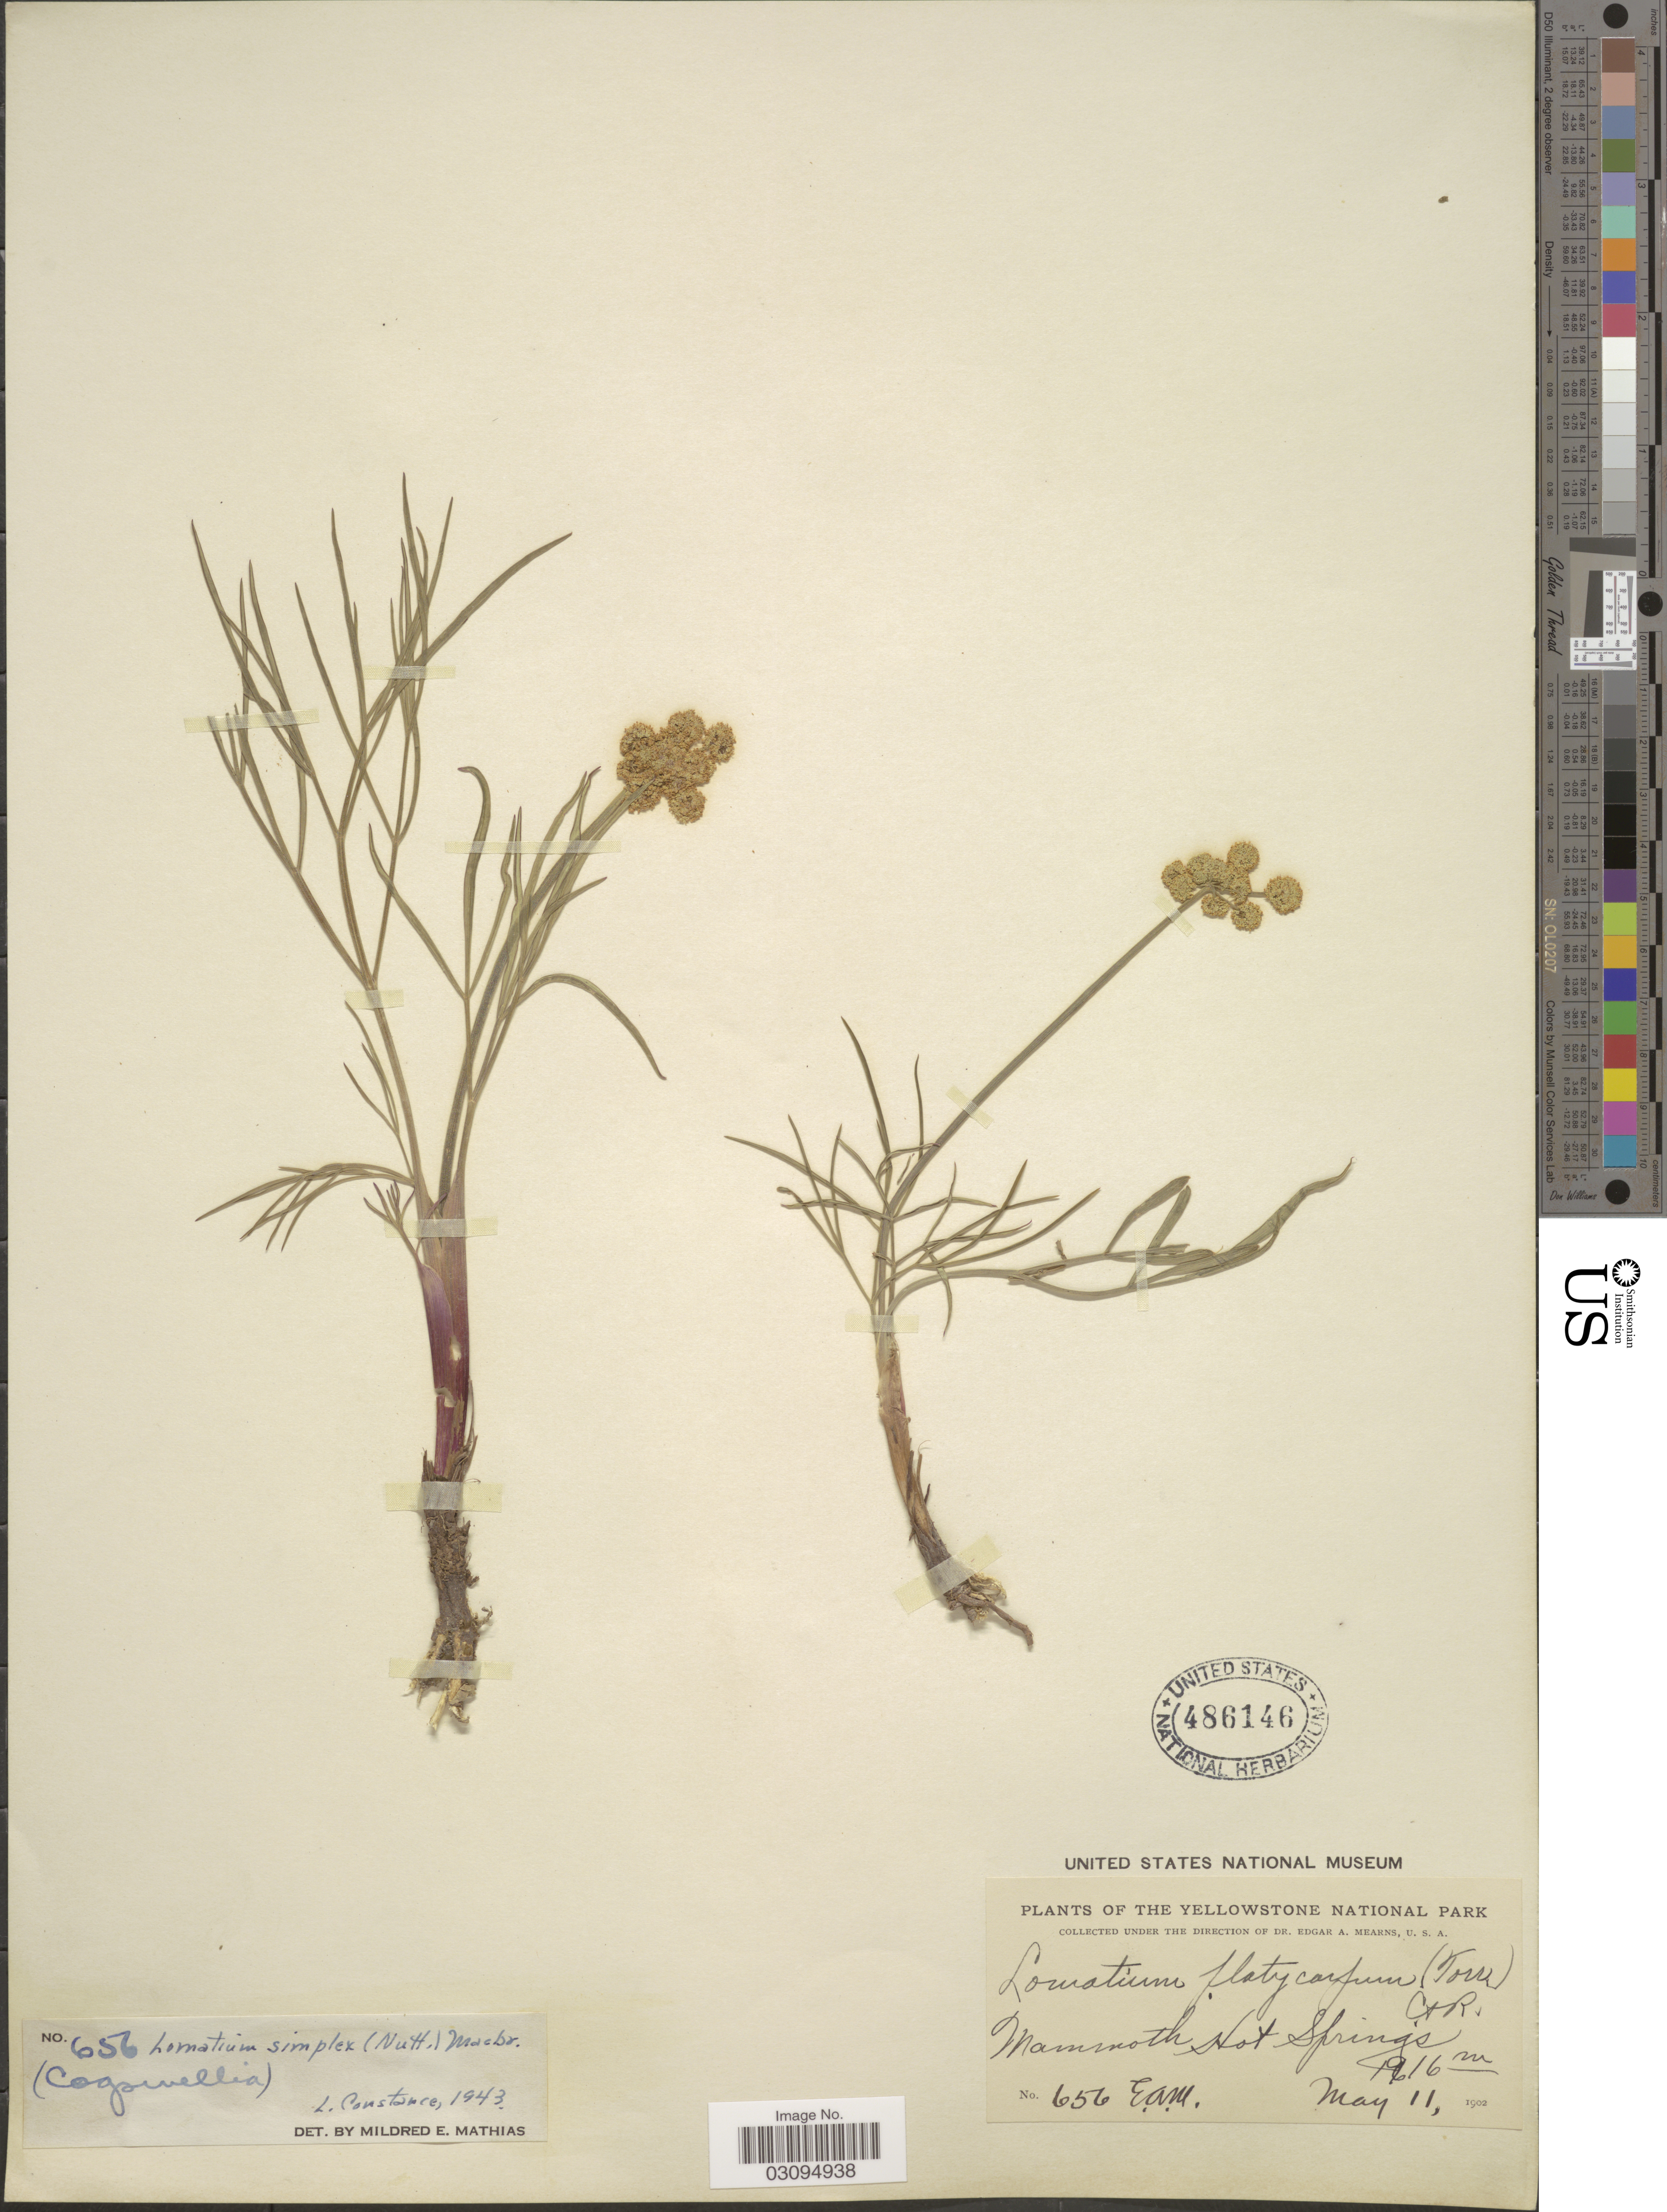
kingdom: Plantae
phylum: Tracheophyta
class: Magnoliopsida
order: Apiales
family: Apiaceae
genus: Lomatium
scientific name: Lomatium platycarpum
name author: (Torr.) J.M. Coult. & Rose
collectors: E. A. Mearns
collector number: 656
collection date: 1902-05-11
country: United States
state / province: Wyoming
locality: The Yellowstone National Park, Mammoth Hot Springs.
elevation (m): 1916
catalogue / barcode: US 486146